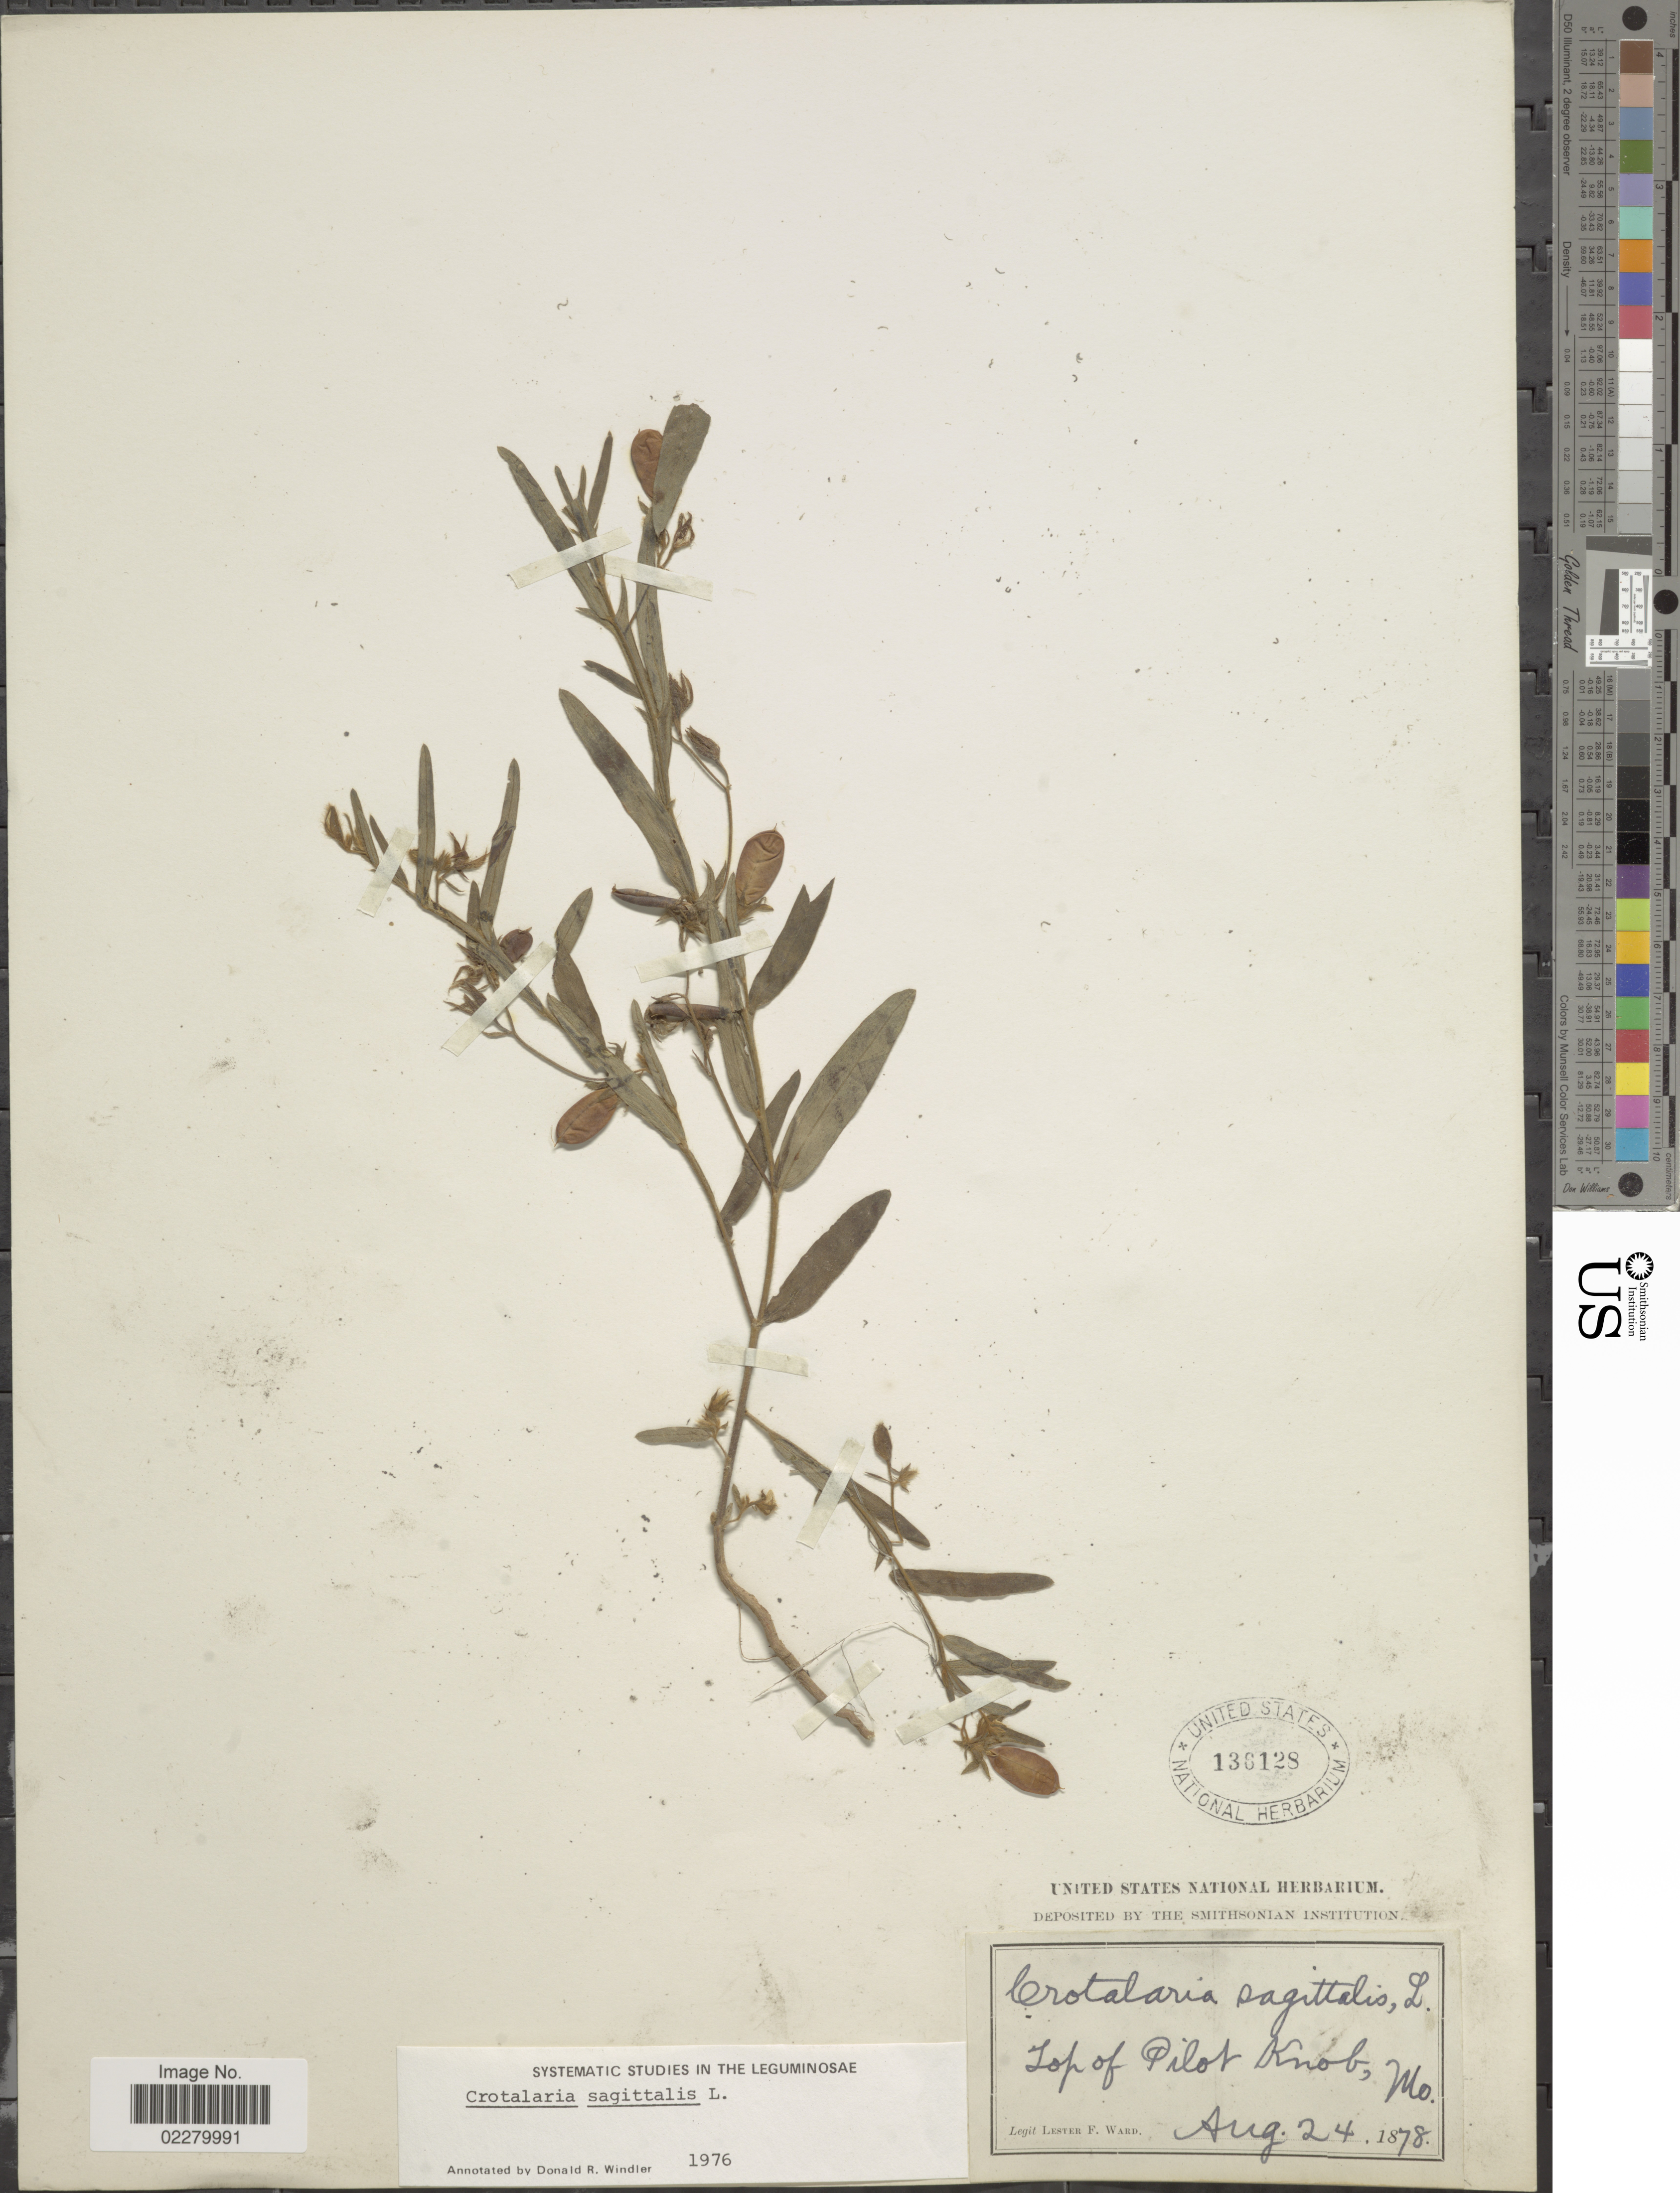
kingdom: Plantae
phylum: Tracheophyta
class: Magnoliopsida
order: Fabales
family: Fabaceae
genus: Crotalaria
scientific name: Crotalaria sagittalis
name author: L.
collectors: L. F. Ward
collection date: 1878-08-24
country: United States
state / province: Missouri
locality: Top of Pilot Knob, Mo.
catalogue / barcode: US 136128